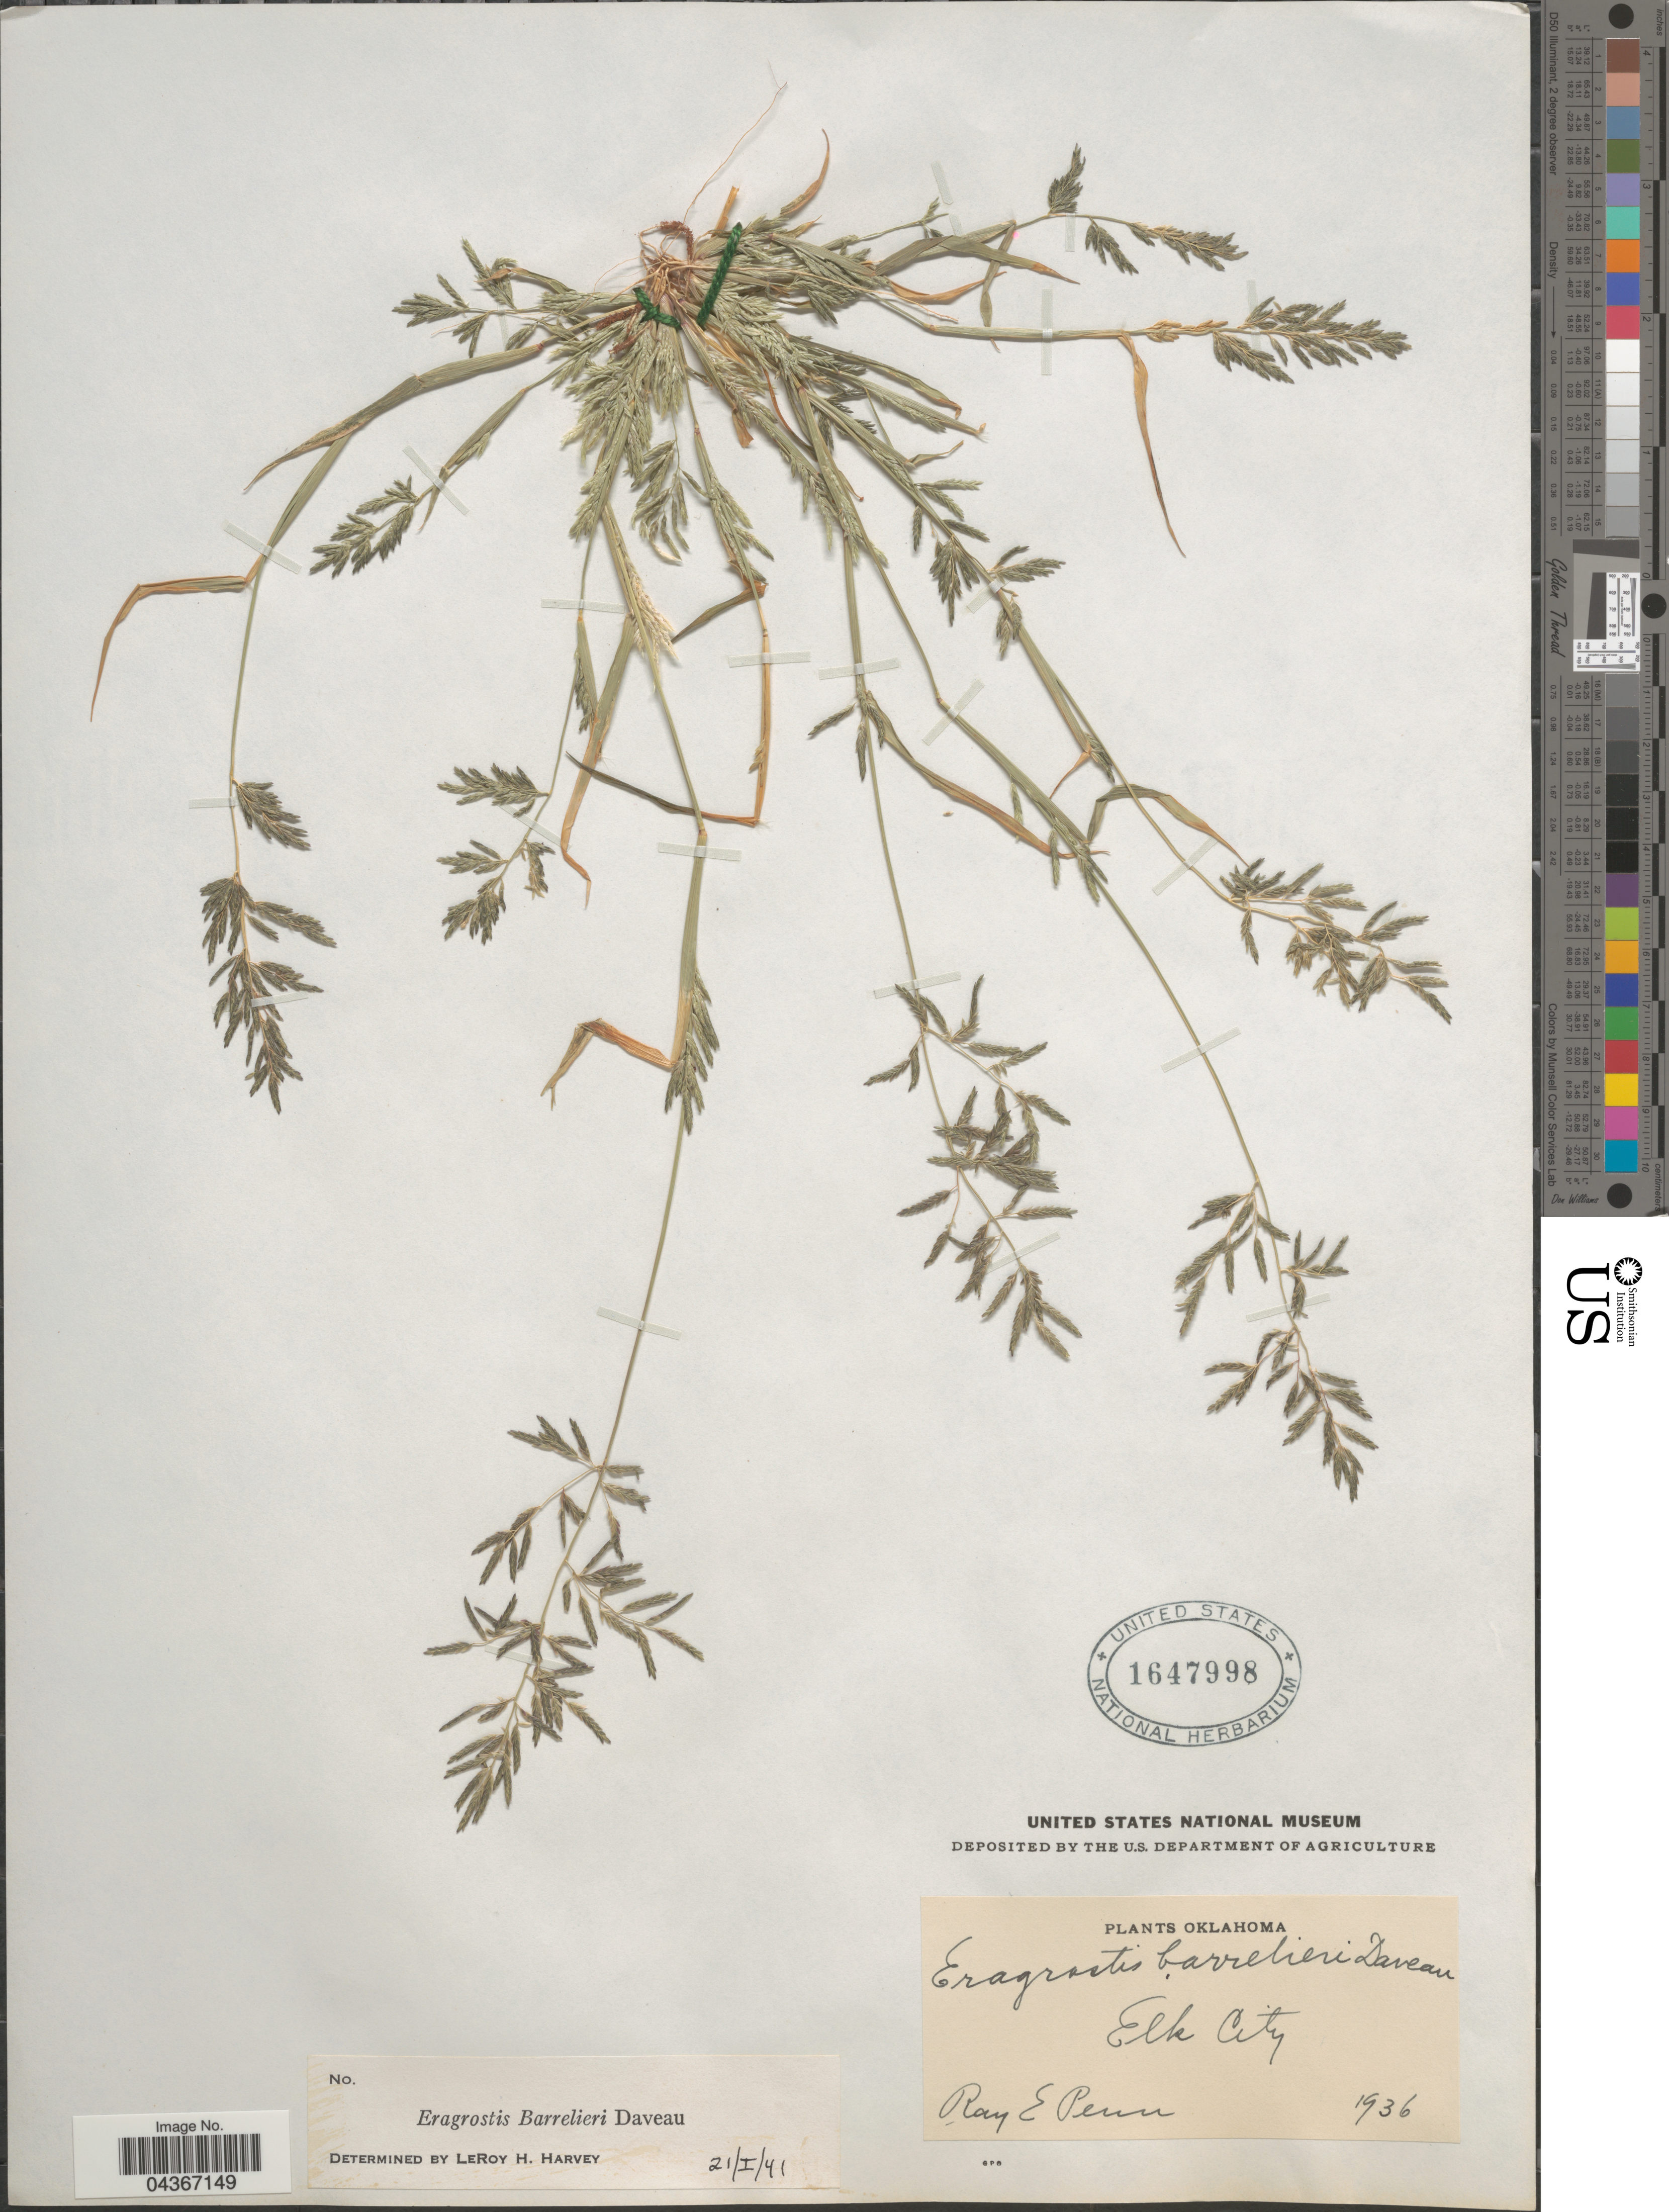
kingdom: Plantae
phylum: Tracheophyta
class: Liliopsida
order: Poales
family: Poaceae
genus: Eragrostis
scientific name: Eragrostis barrelieri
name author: Daveau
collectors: R. Penn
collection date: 1936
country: United States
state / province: Oklahoma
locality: Elk City.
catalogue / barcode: US 1647998